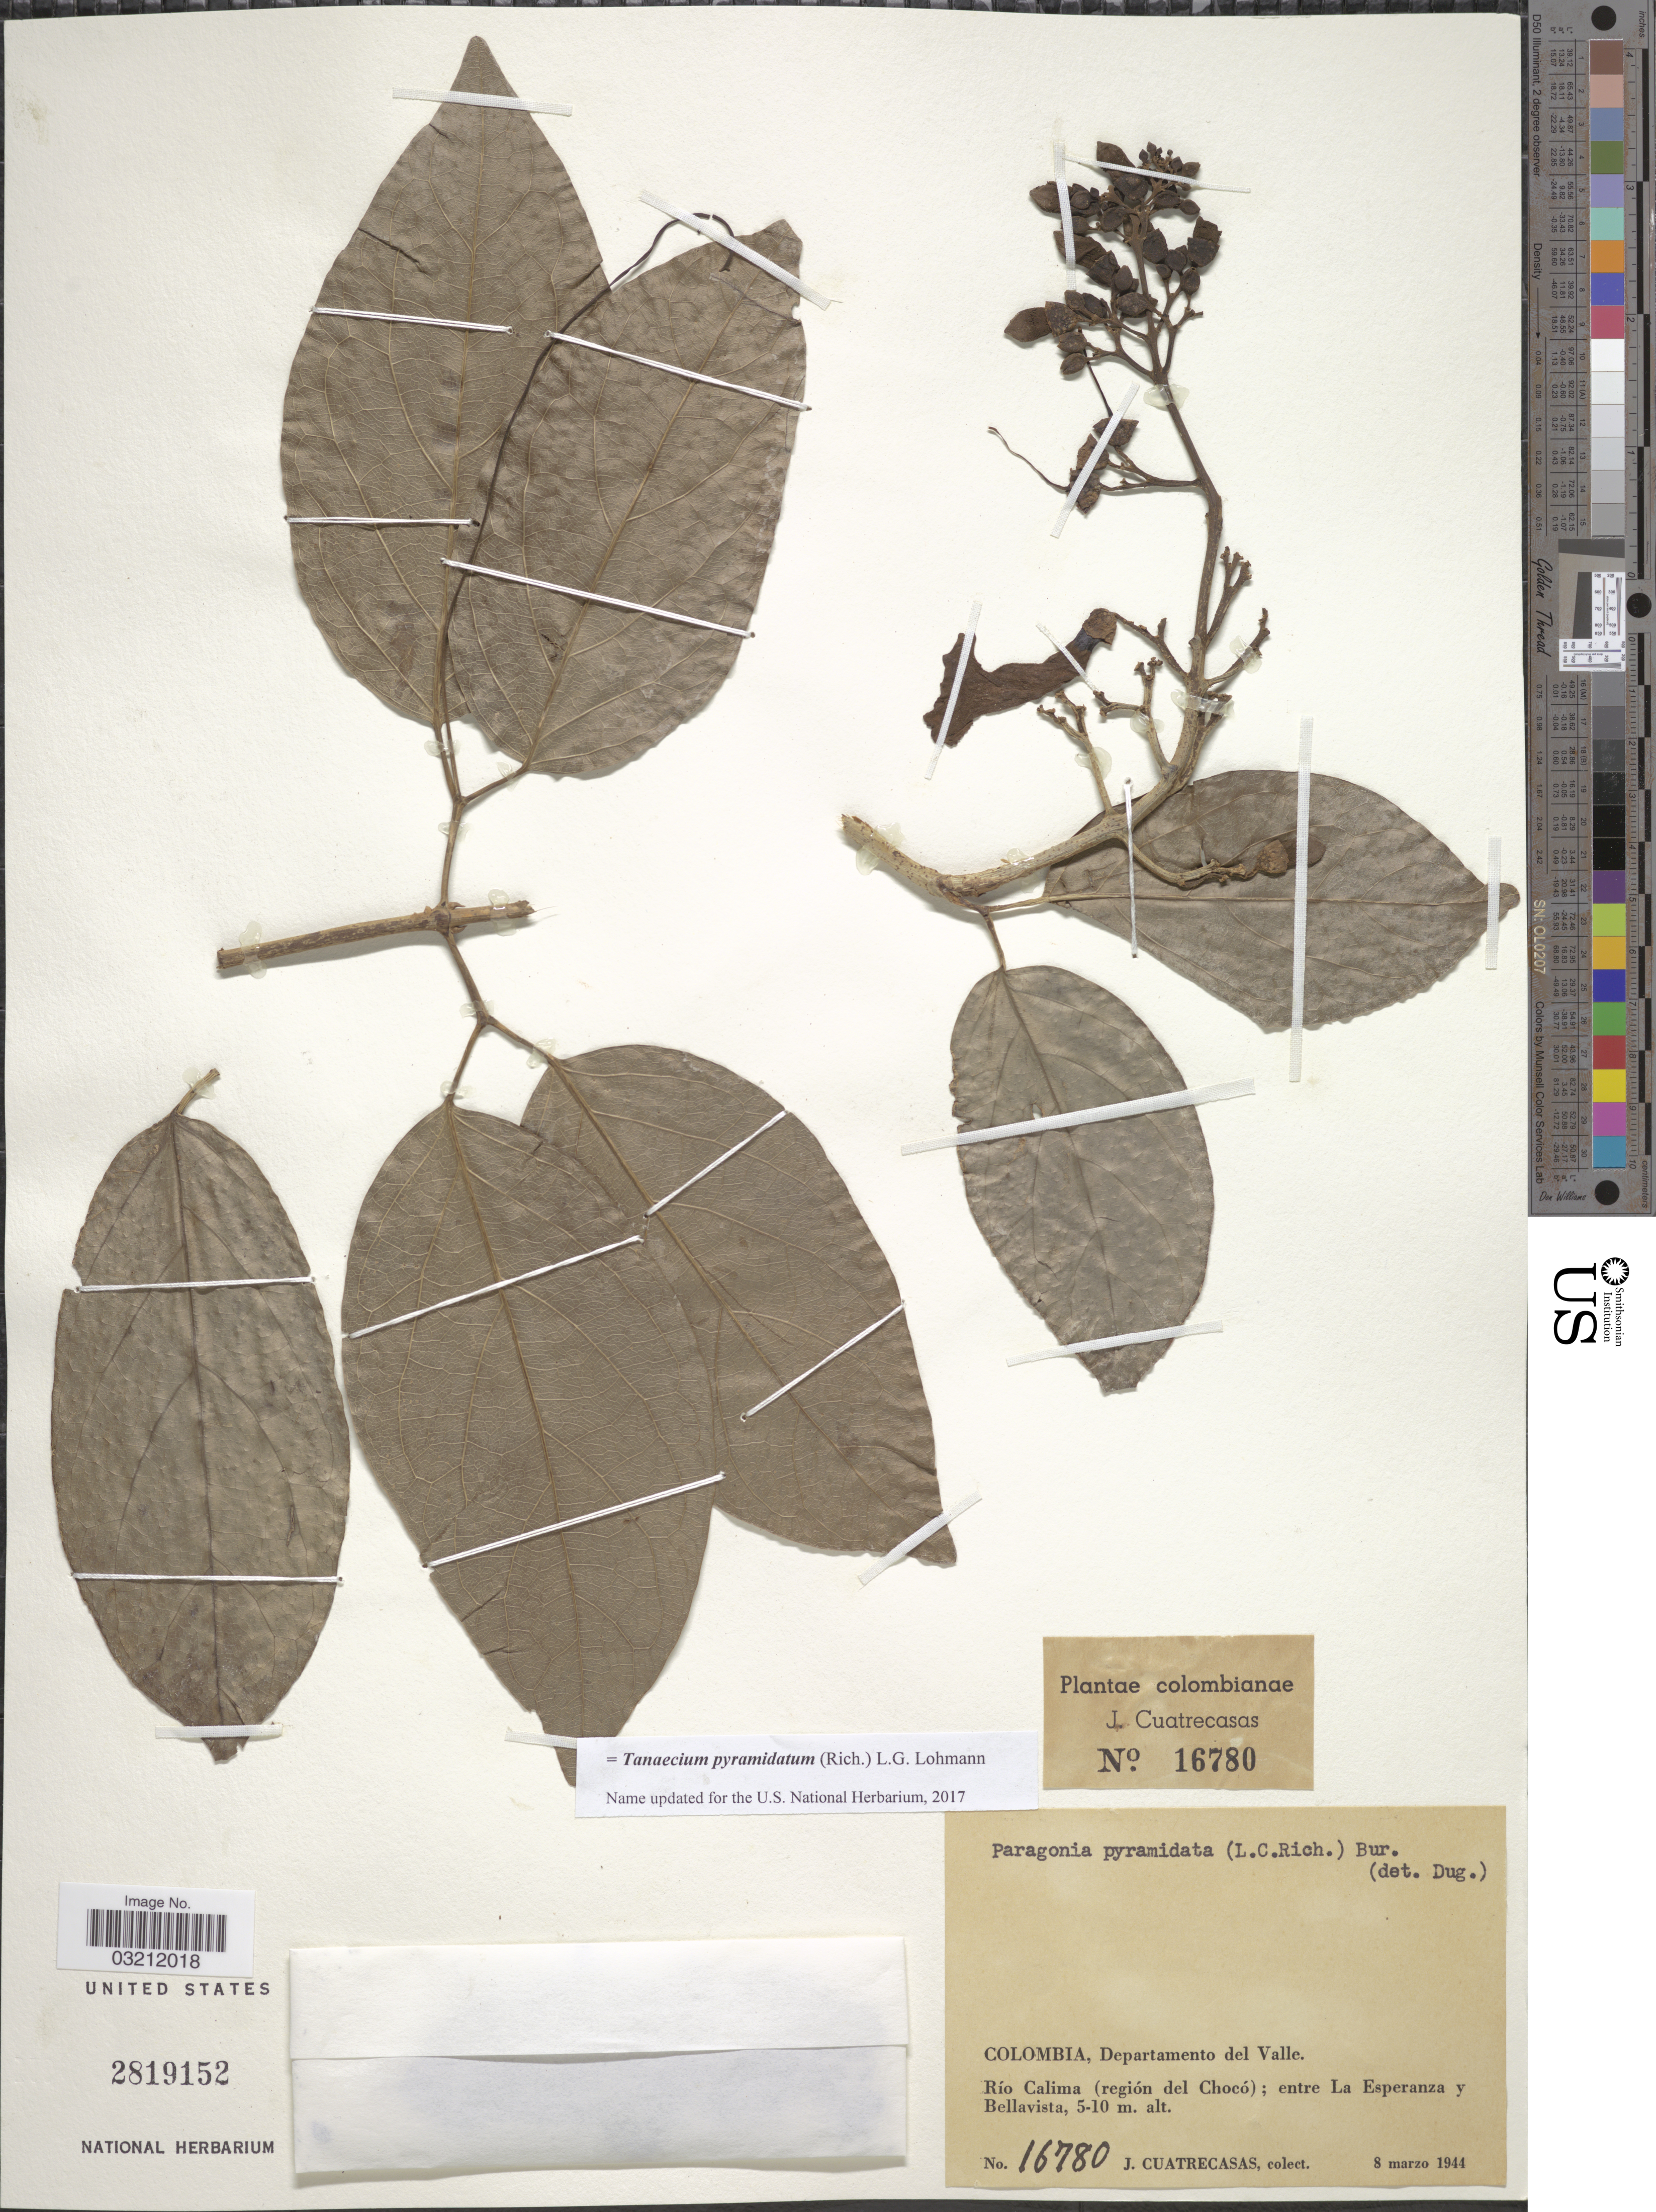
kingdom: Plantae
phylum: Tracheophyta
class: Magnoliopsida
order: Lamiales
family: Bignoniaceae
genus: Tanaecium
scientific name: Tanaecium pyramidatum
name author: (Rich.) L.G. Lohmann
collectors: J. Cuatrecasas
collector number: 16780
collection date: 1944-03-08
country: Colombia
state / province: Valle del Cauca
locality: Departamento del Valle. Río Calima (región del Chocó); entre La Esperanza y Bellavista.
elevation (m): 5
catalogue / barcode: US 2819152